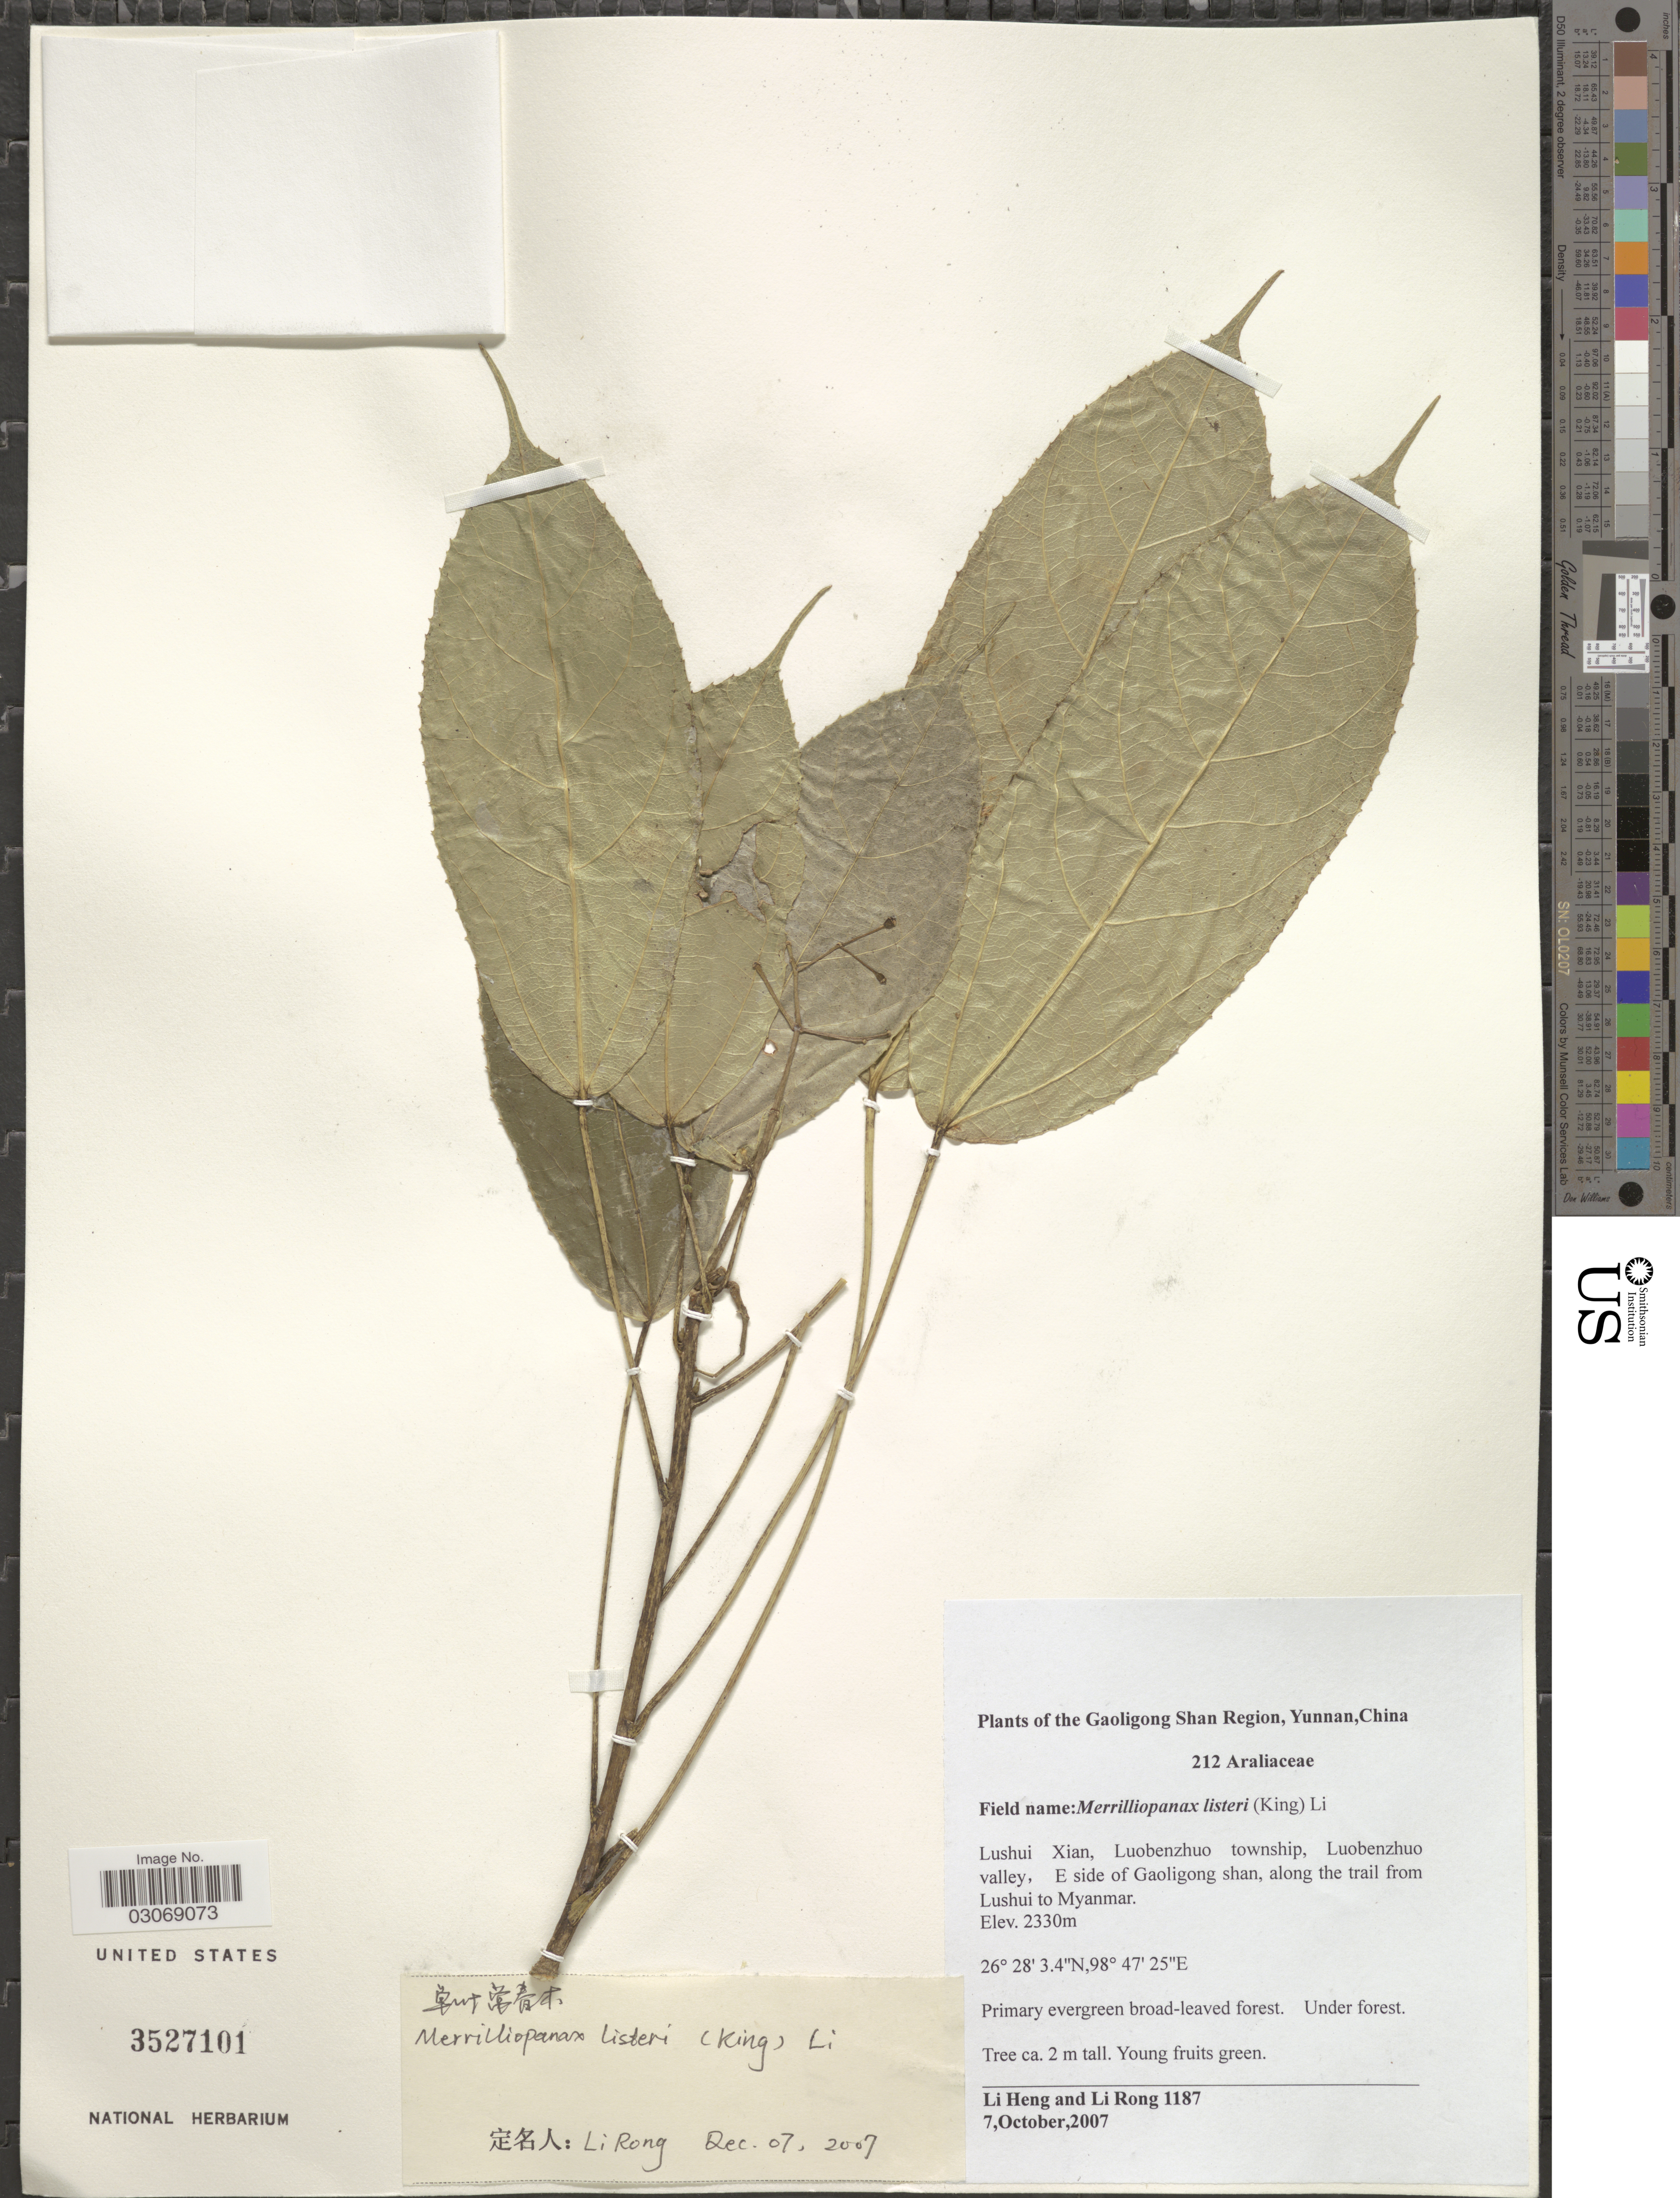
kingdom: Plantae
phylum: Tracheophyta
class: Magnoliopsida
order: Apiales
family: Araliaceae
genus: Merrilliopanax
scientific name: Merrilliopanax listeri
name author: (King) H.L. Li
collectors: H. Li & R. Li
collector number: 1187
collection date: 2007-10-07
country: China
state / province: Yunnan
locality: The Gaoligong Shan Region. Lushui Xian, Luobenzhuo township, Luobenzhuo valley, E side of Gaoligong shan, along the trail from Lushui to Myanmar.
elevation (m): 2330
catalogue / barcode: US 3527101